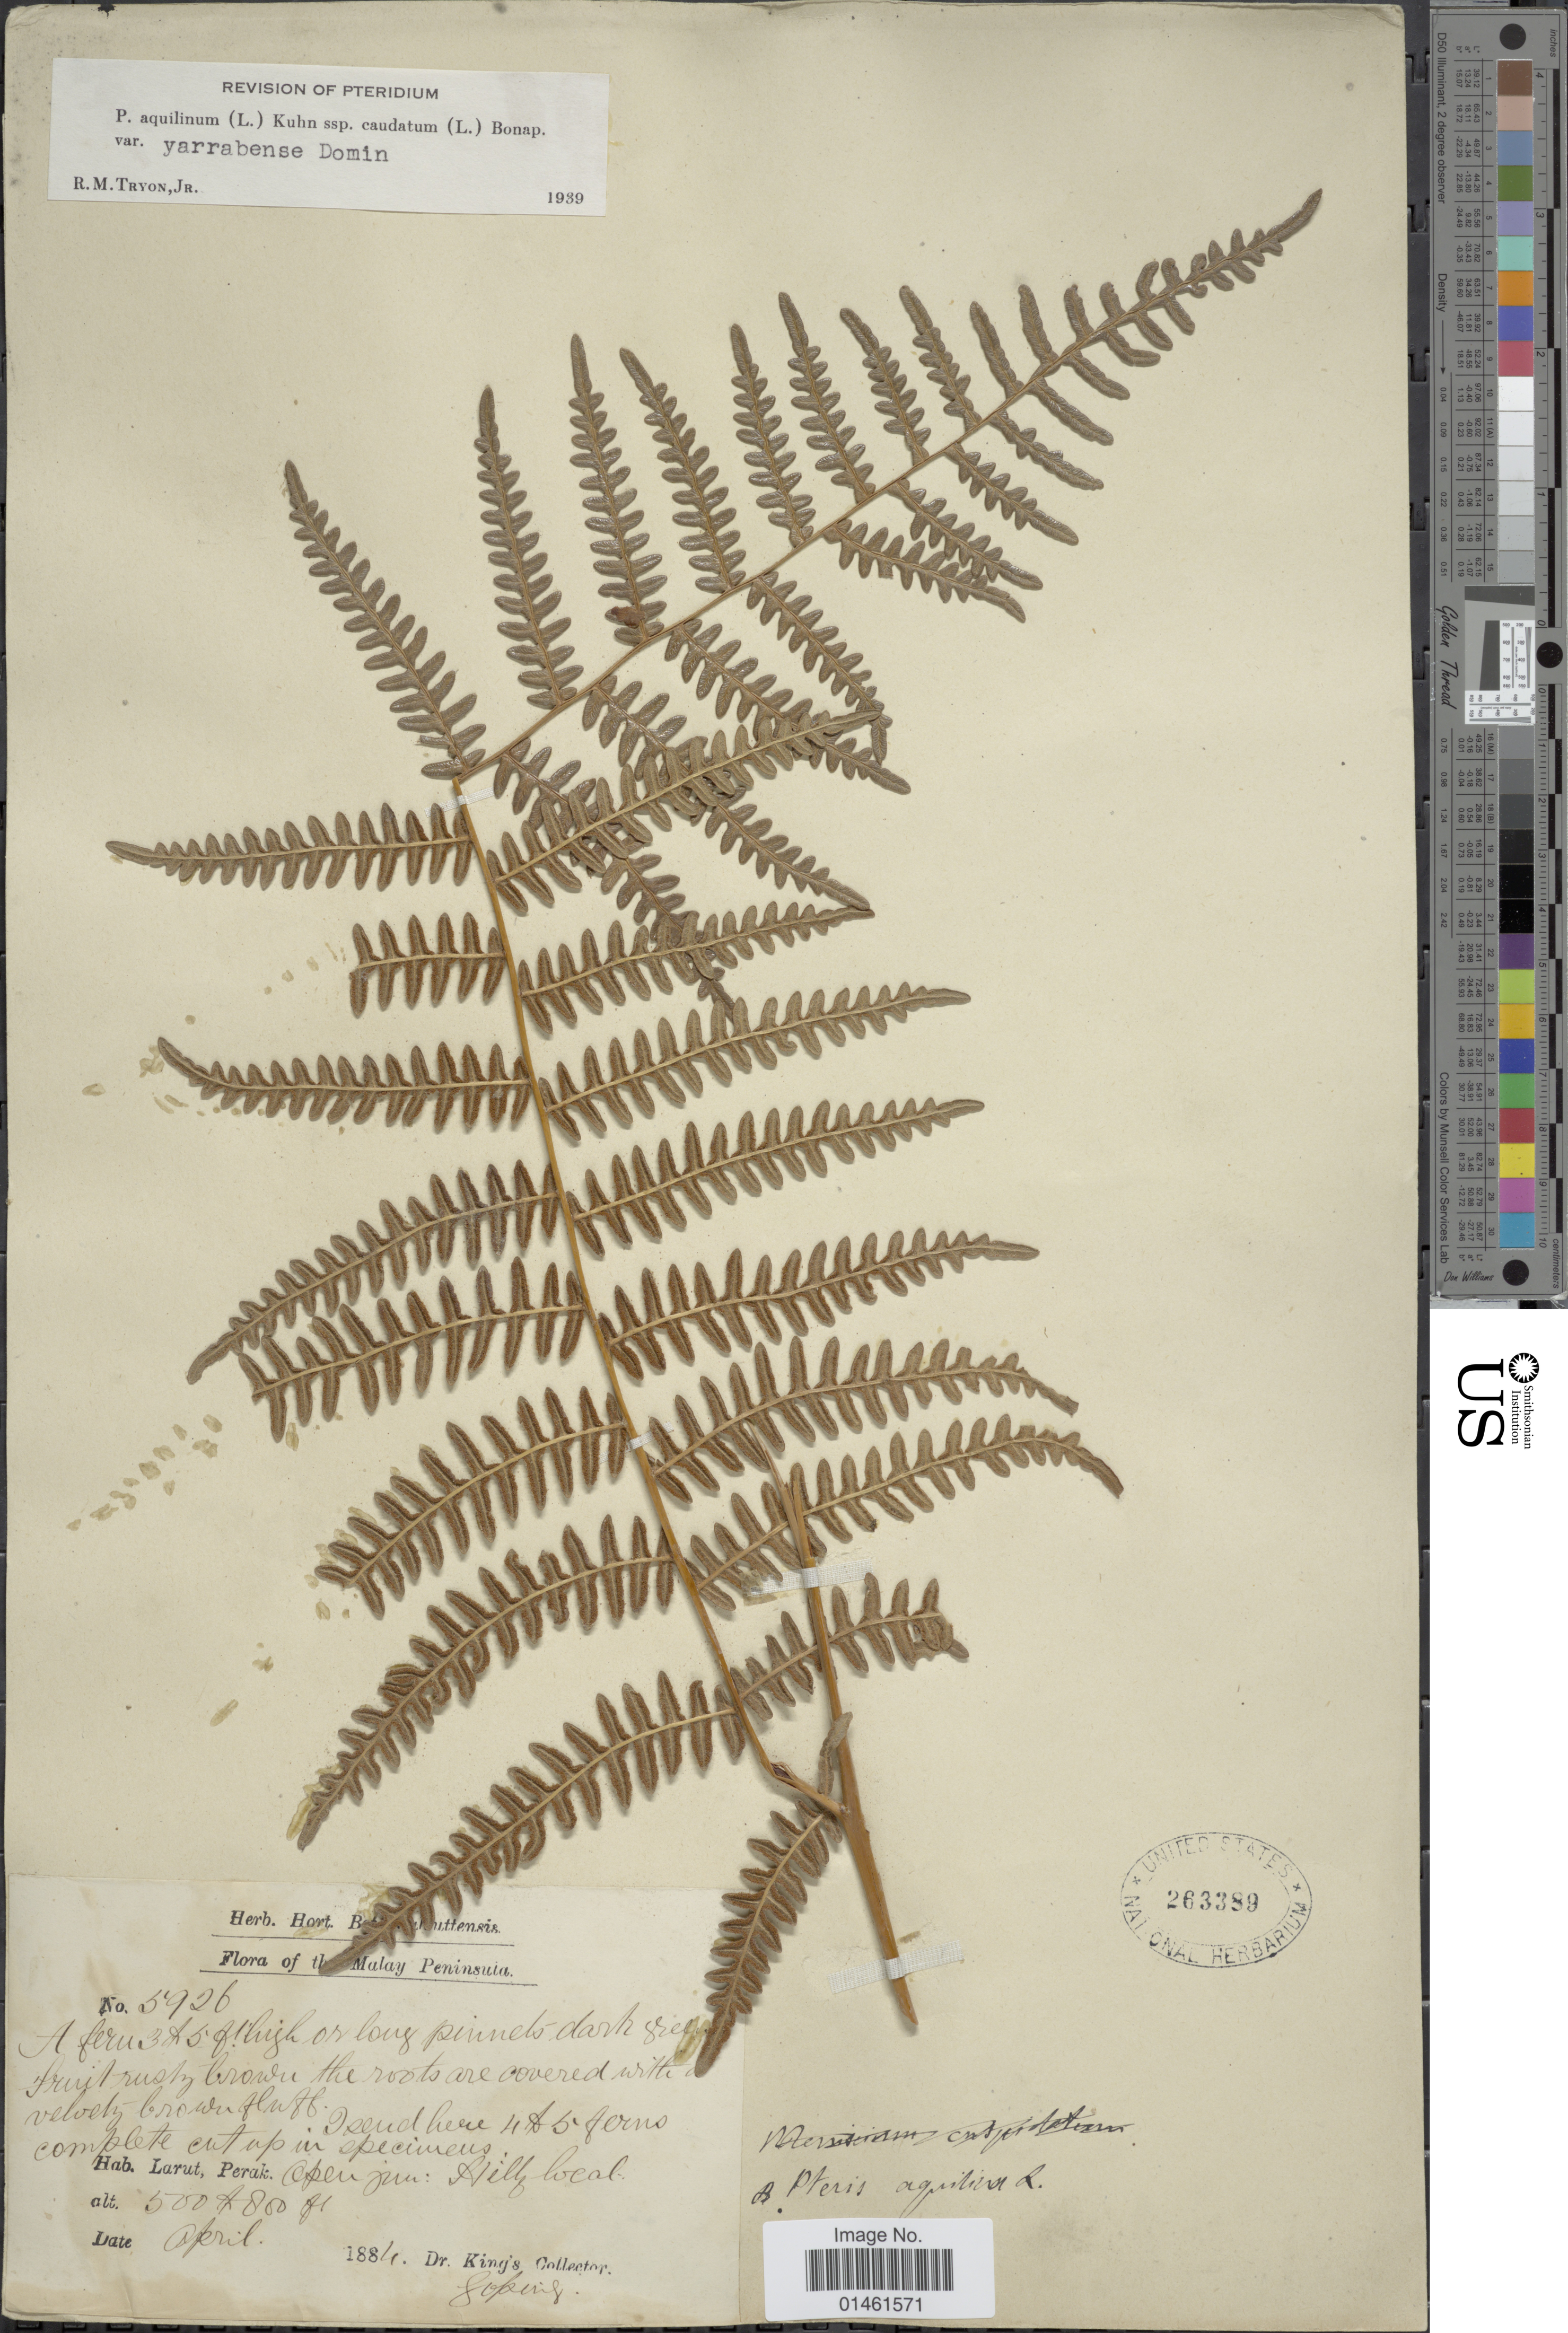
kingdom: Plantae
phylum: Tracheophyta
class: Polypodiopsida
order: Polypodiales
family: Dennstaedtiaceae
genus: Pteridium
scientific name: Pteridium aquilinum var. yarrabense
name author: Domin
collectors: Dr. King's collector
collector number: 5926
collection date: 1884-04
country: Malaysia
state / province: Perak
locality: Malay Peninsula, Larut, Perak, Open jun.; Hilly local. Goping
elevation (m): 152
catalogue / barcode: US 263389